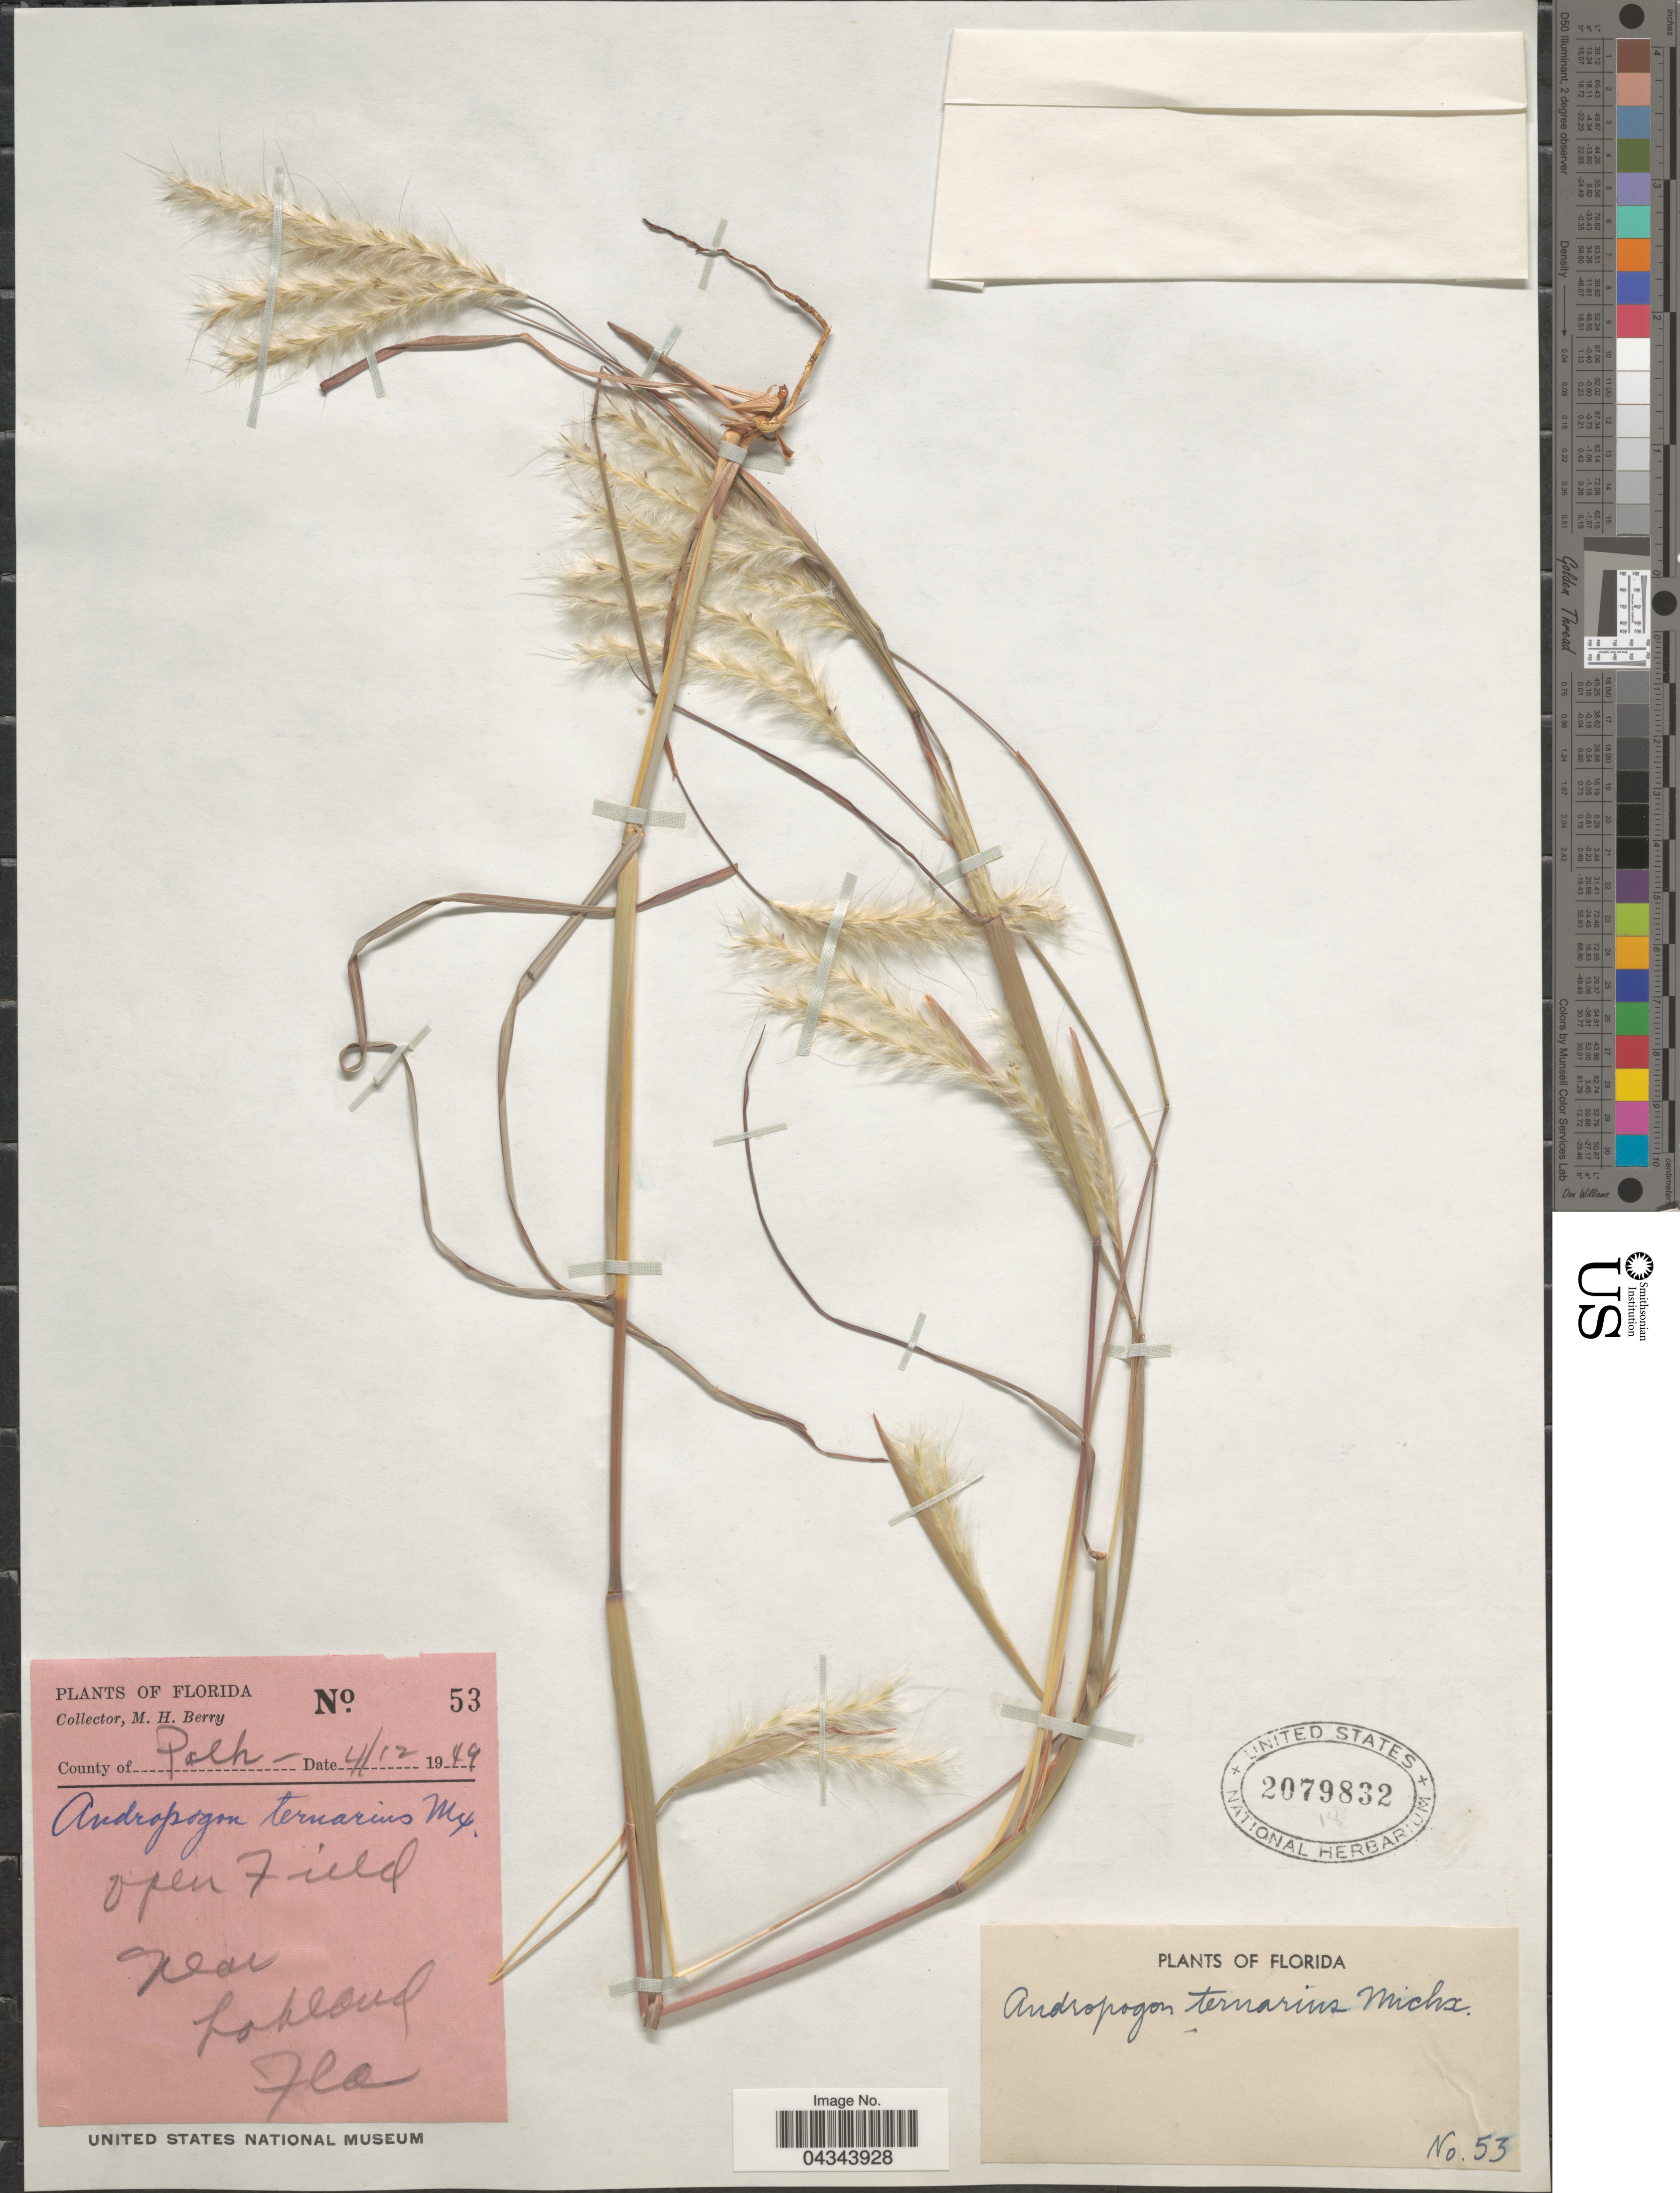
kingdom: Plantae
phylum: Tracheophyta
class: Liliopsida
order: Poales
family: Poaceae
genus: Andropogon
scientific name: Andropogon ternarius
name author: Michx.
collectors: M. Berry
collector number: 53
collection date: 1949-04-12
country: United States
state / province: Florida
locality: County of Polk. Open Field near Lakeland.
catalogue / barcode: US 2079832